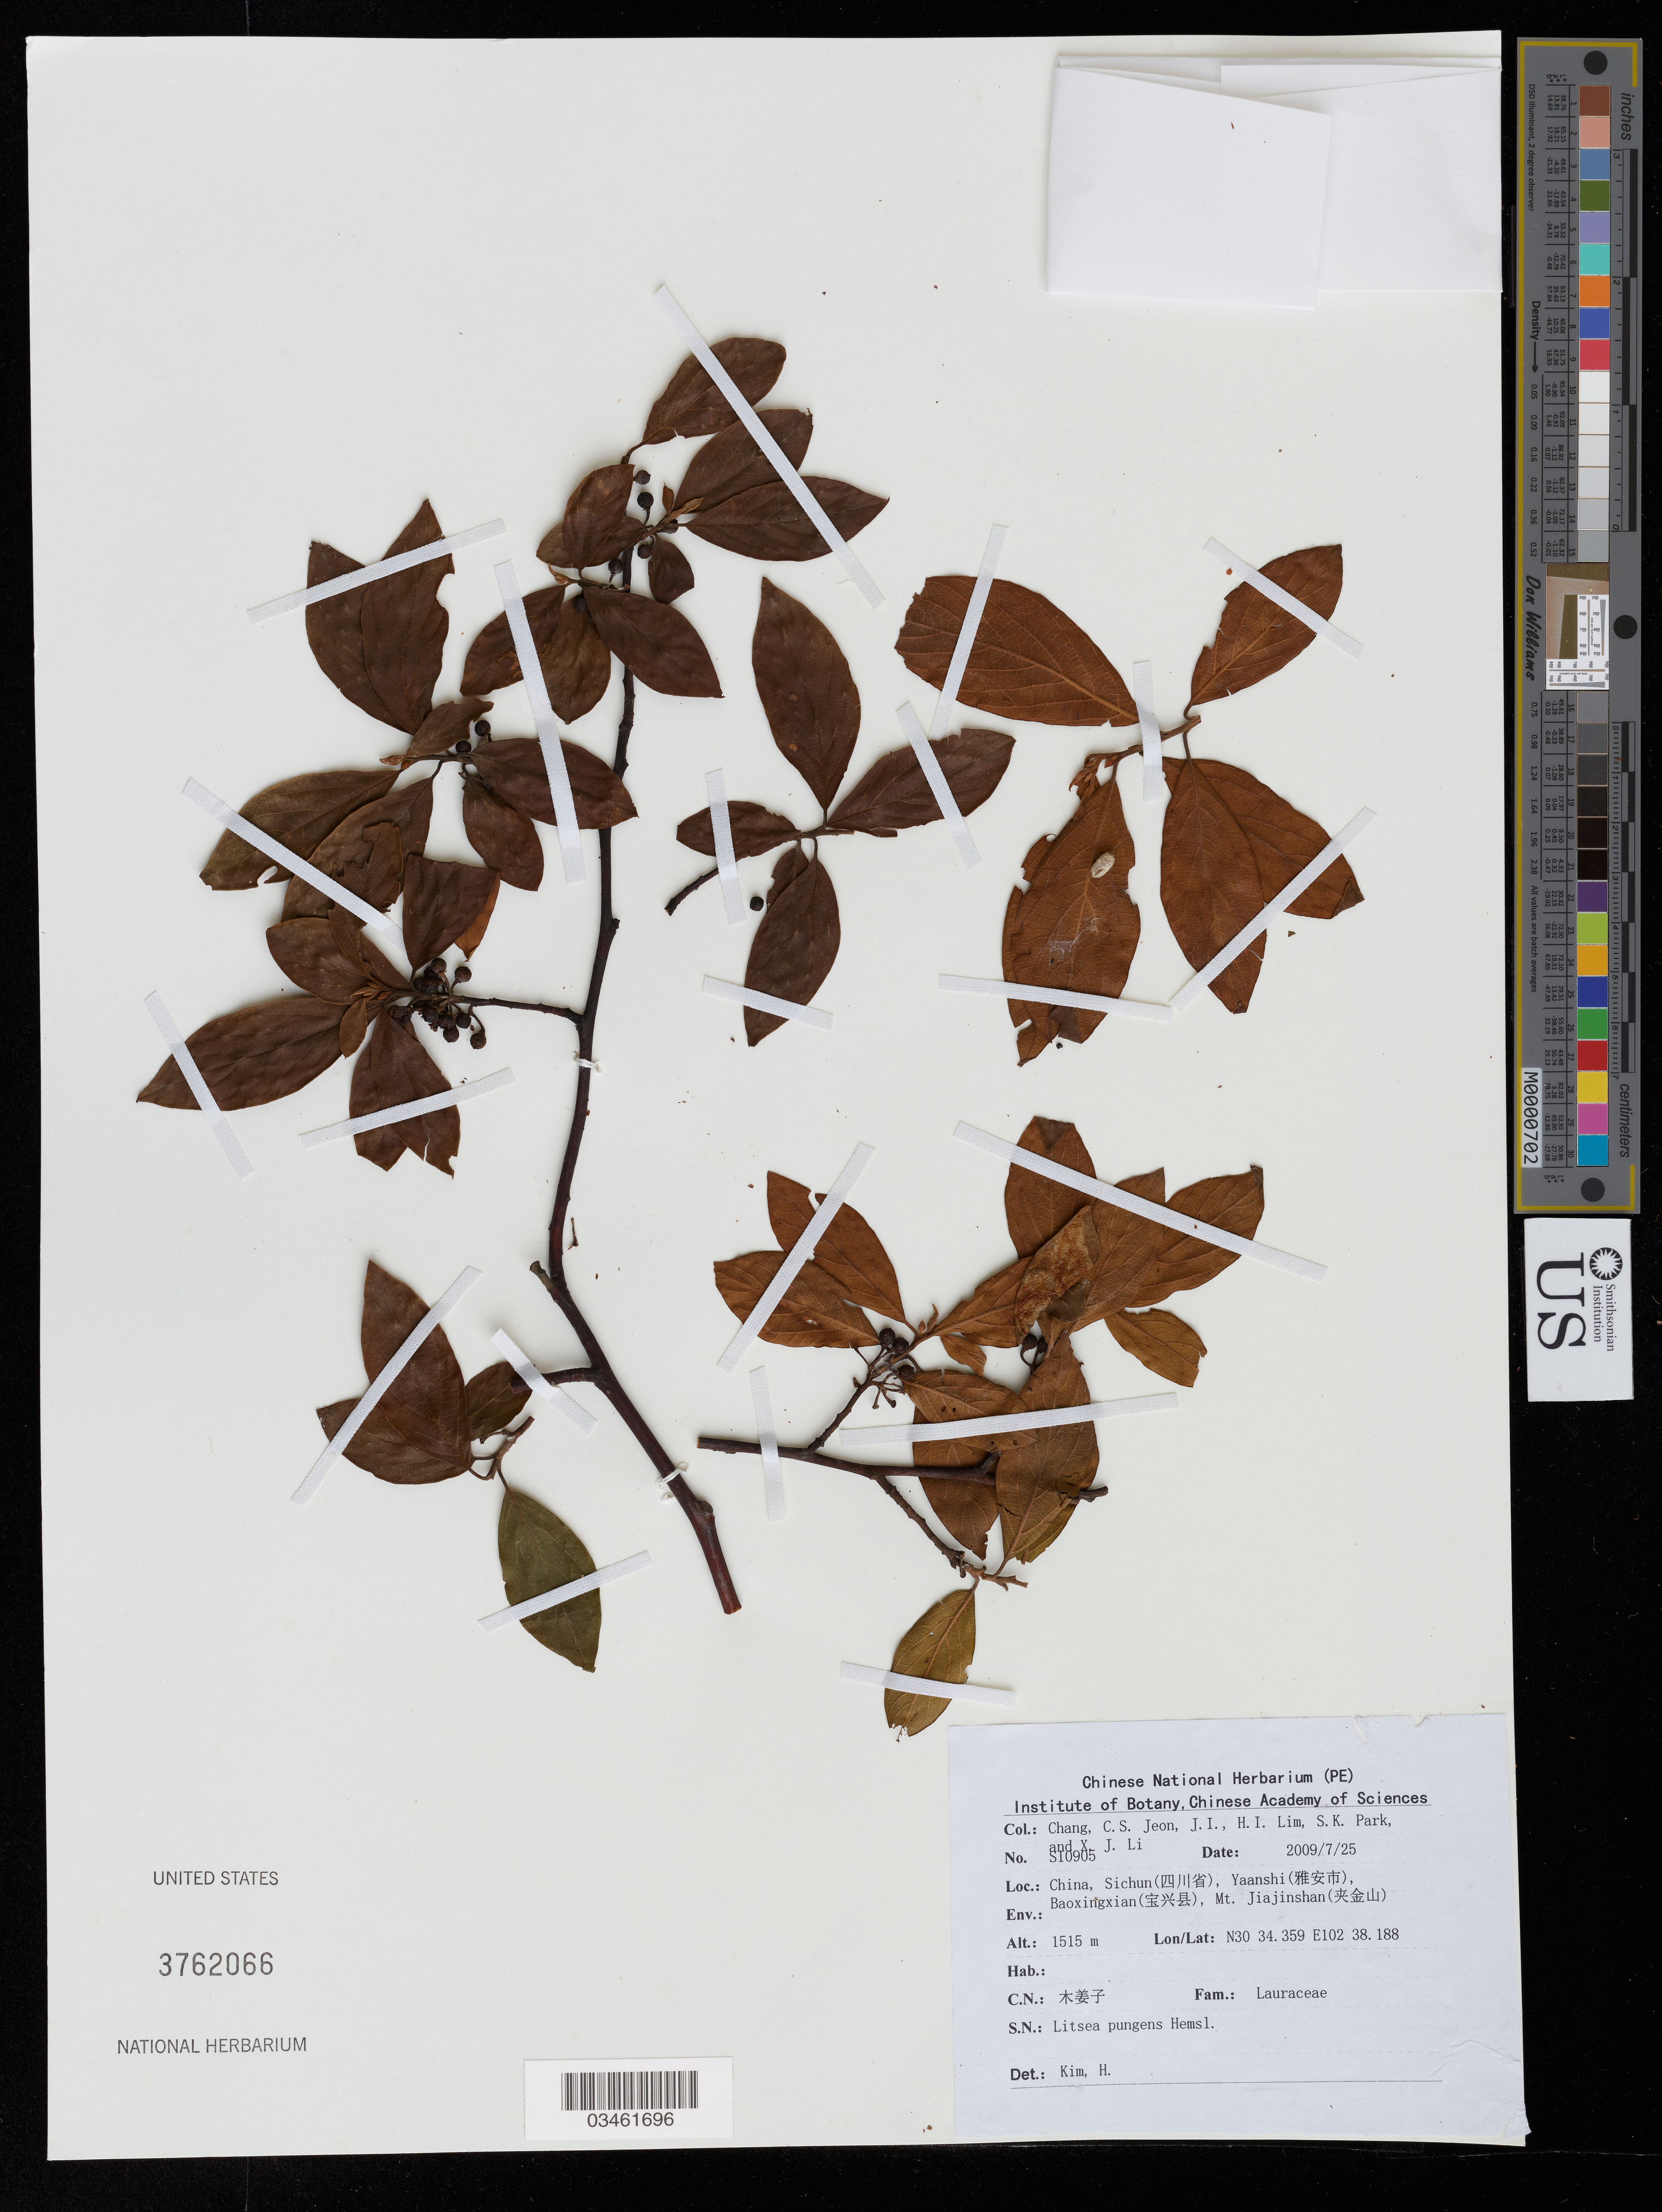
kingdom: Plantae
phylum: Tracheophyta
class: Magnoliopsida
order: Laurales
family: Lauraceae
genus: Litsea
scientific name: Litsea pungens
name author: Hemsl.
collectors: C. S. Chang, J. Jeon, H. Lim, S. Park & X. Li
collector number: S10905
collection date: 2009-07-25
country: China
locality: Sichun (X), Yaanshi (X), Baoxingxian (X), Mt. Jiajinshan (X).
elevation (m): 1515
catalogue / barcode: US 3762066